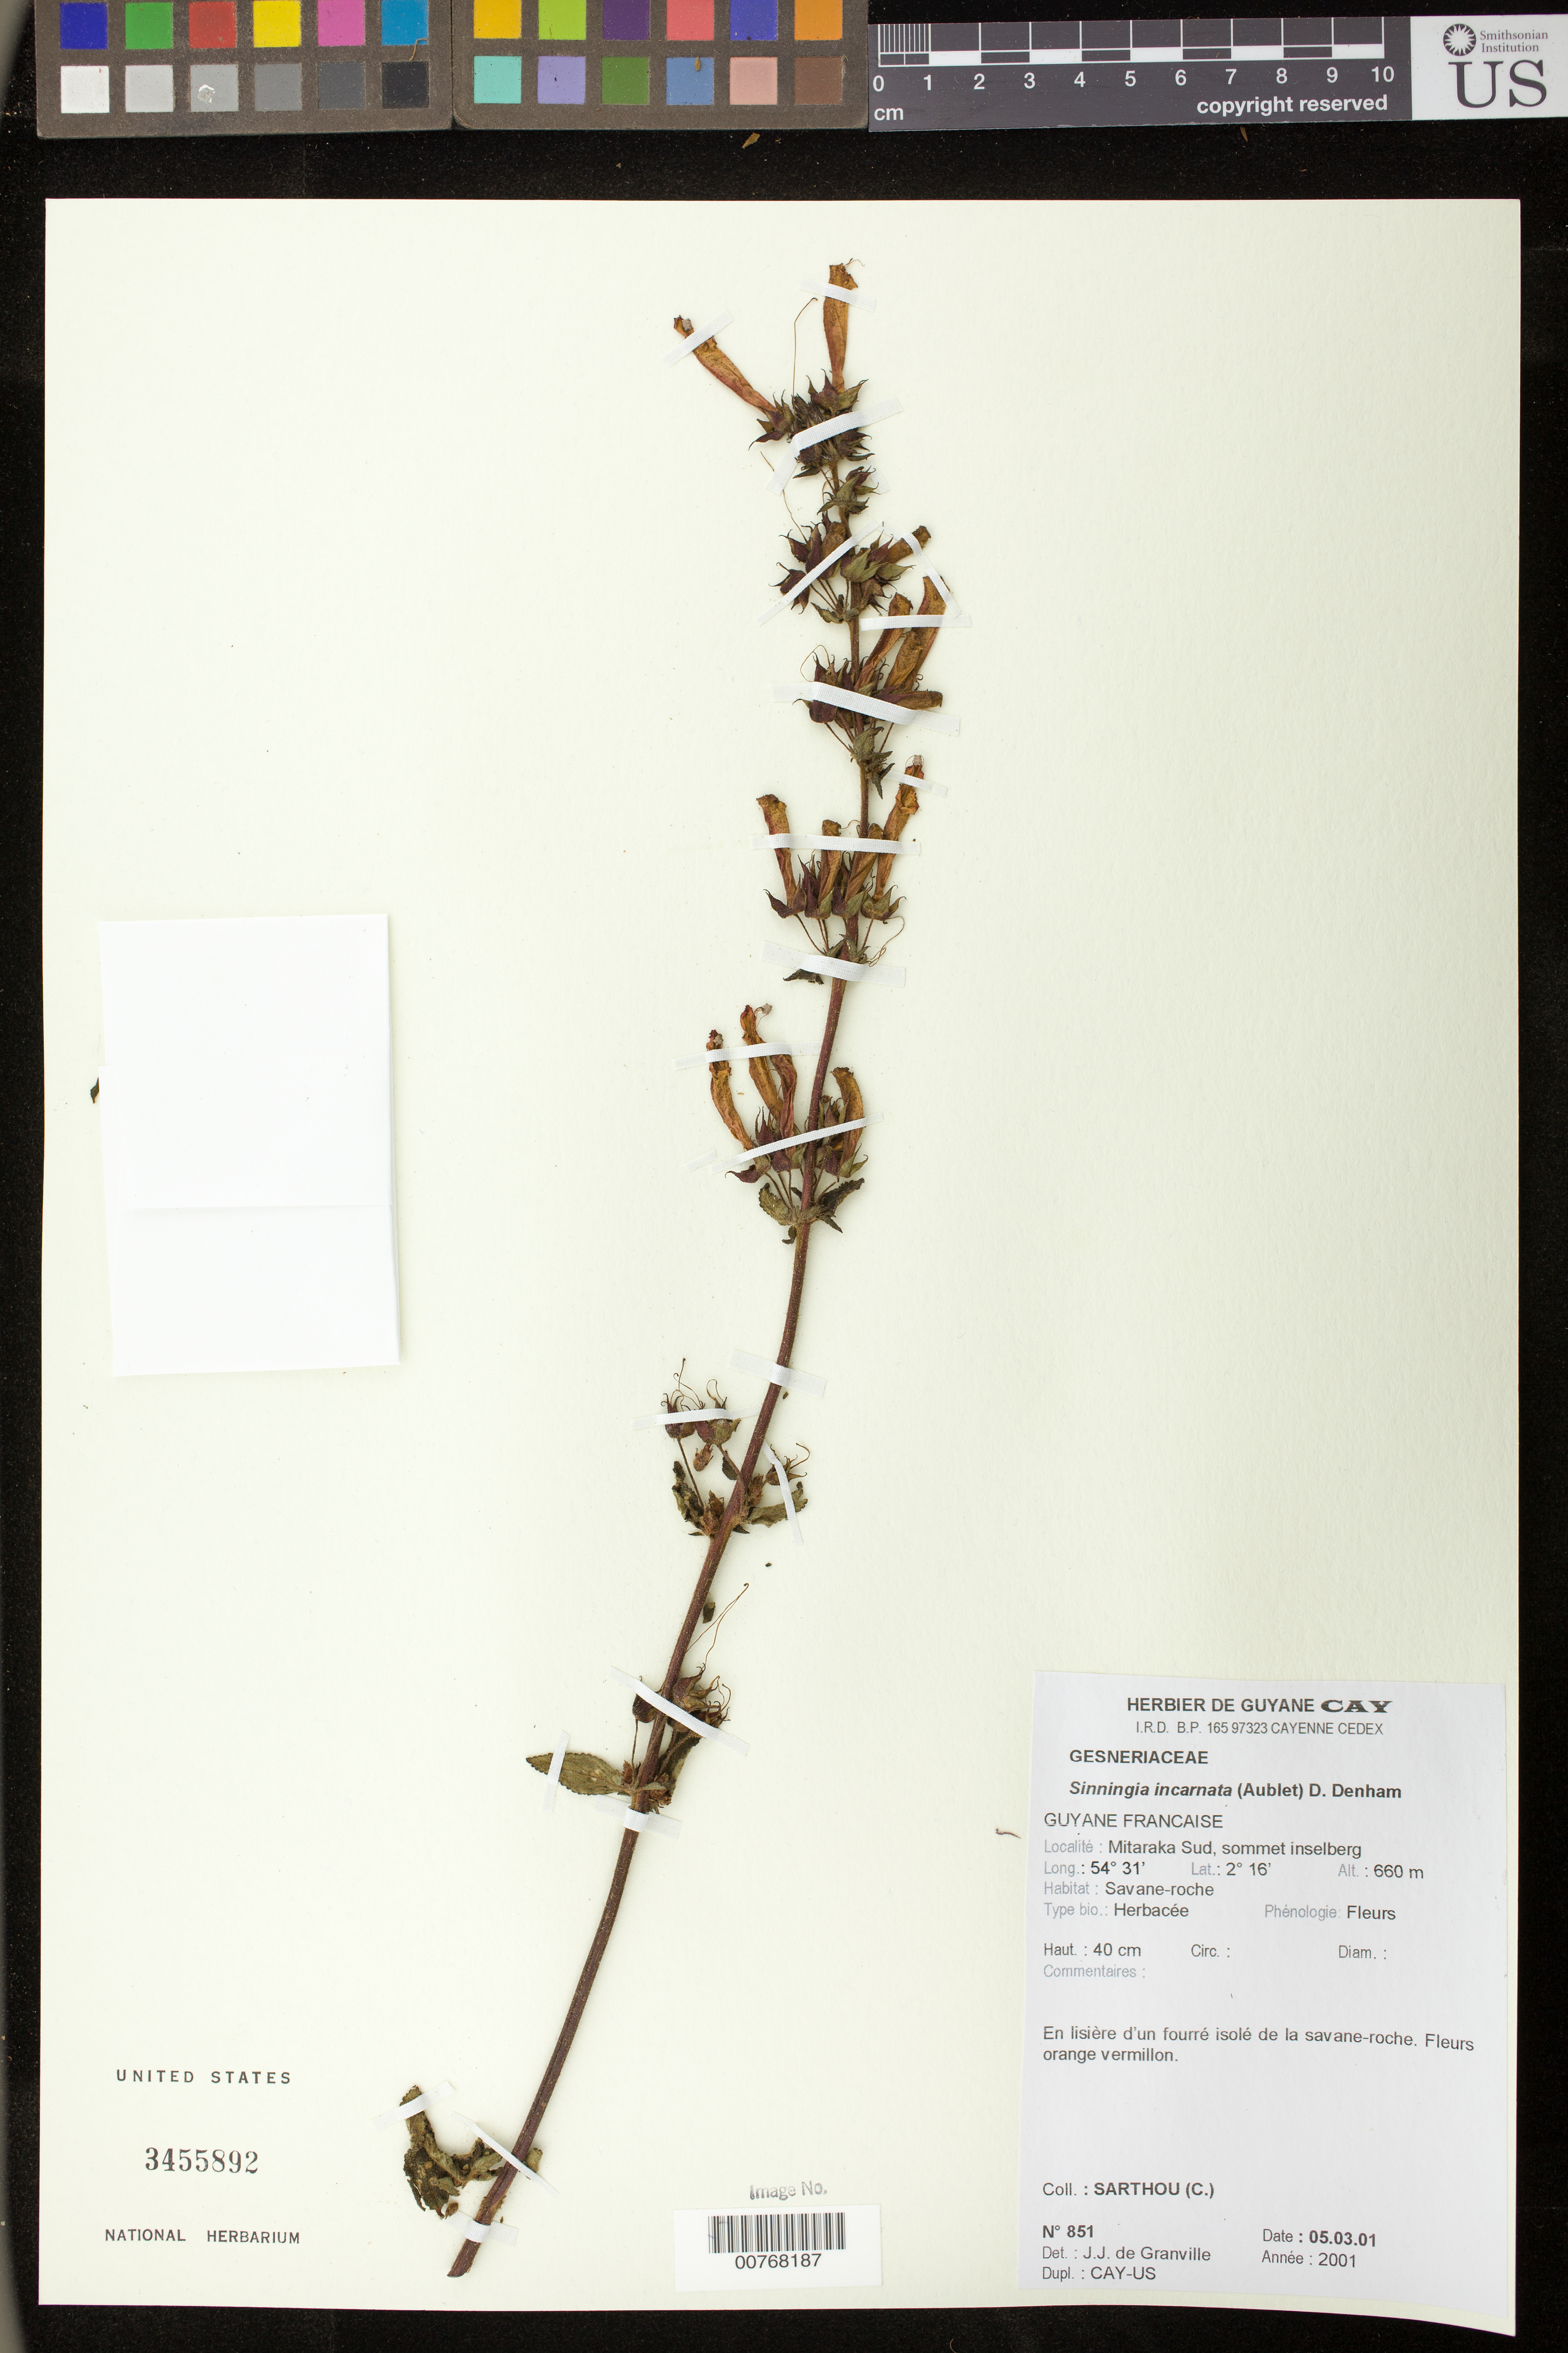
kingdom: Plantae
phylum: Tracheophyta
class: Magnoliopsida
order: Lamiales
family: Gesneriaceae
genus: Sinningia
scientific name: Sinningia incarnata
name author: (Aubl.) D.L. Denham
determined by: Granville, J. J. de, (CAY), Institut de Recherche pour le Developpement (IRD) (FRENCH GUIANA)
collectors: C. Sarthou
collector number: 851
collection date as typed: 5-Mar-01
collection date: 2001-03-05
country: French Guiana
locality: Mitaraka Sud, sommet inselberg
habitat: Savane-roche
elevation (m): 660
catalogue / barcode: US 3455892